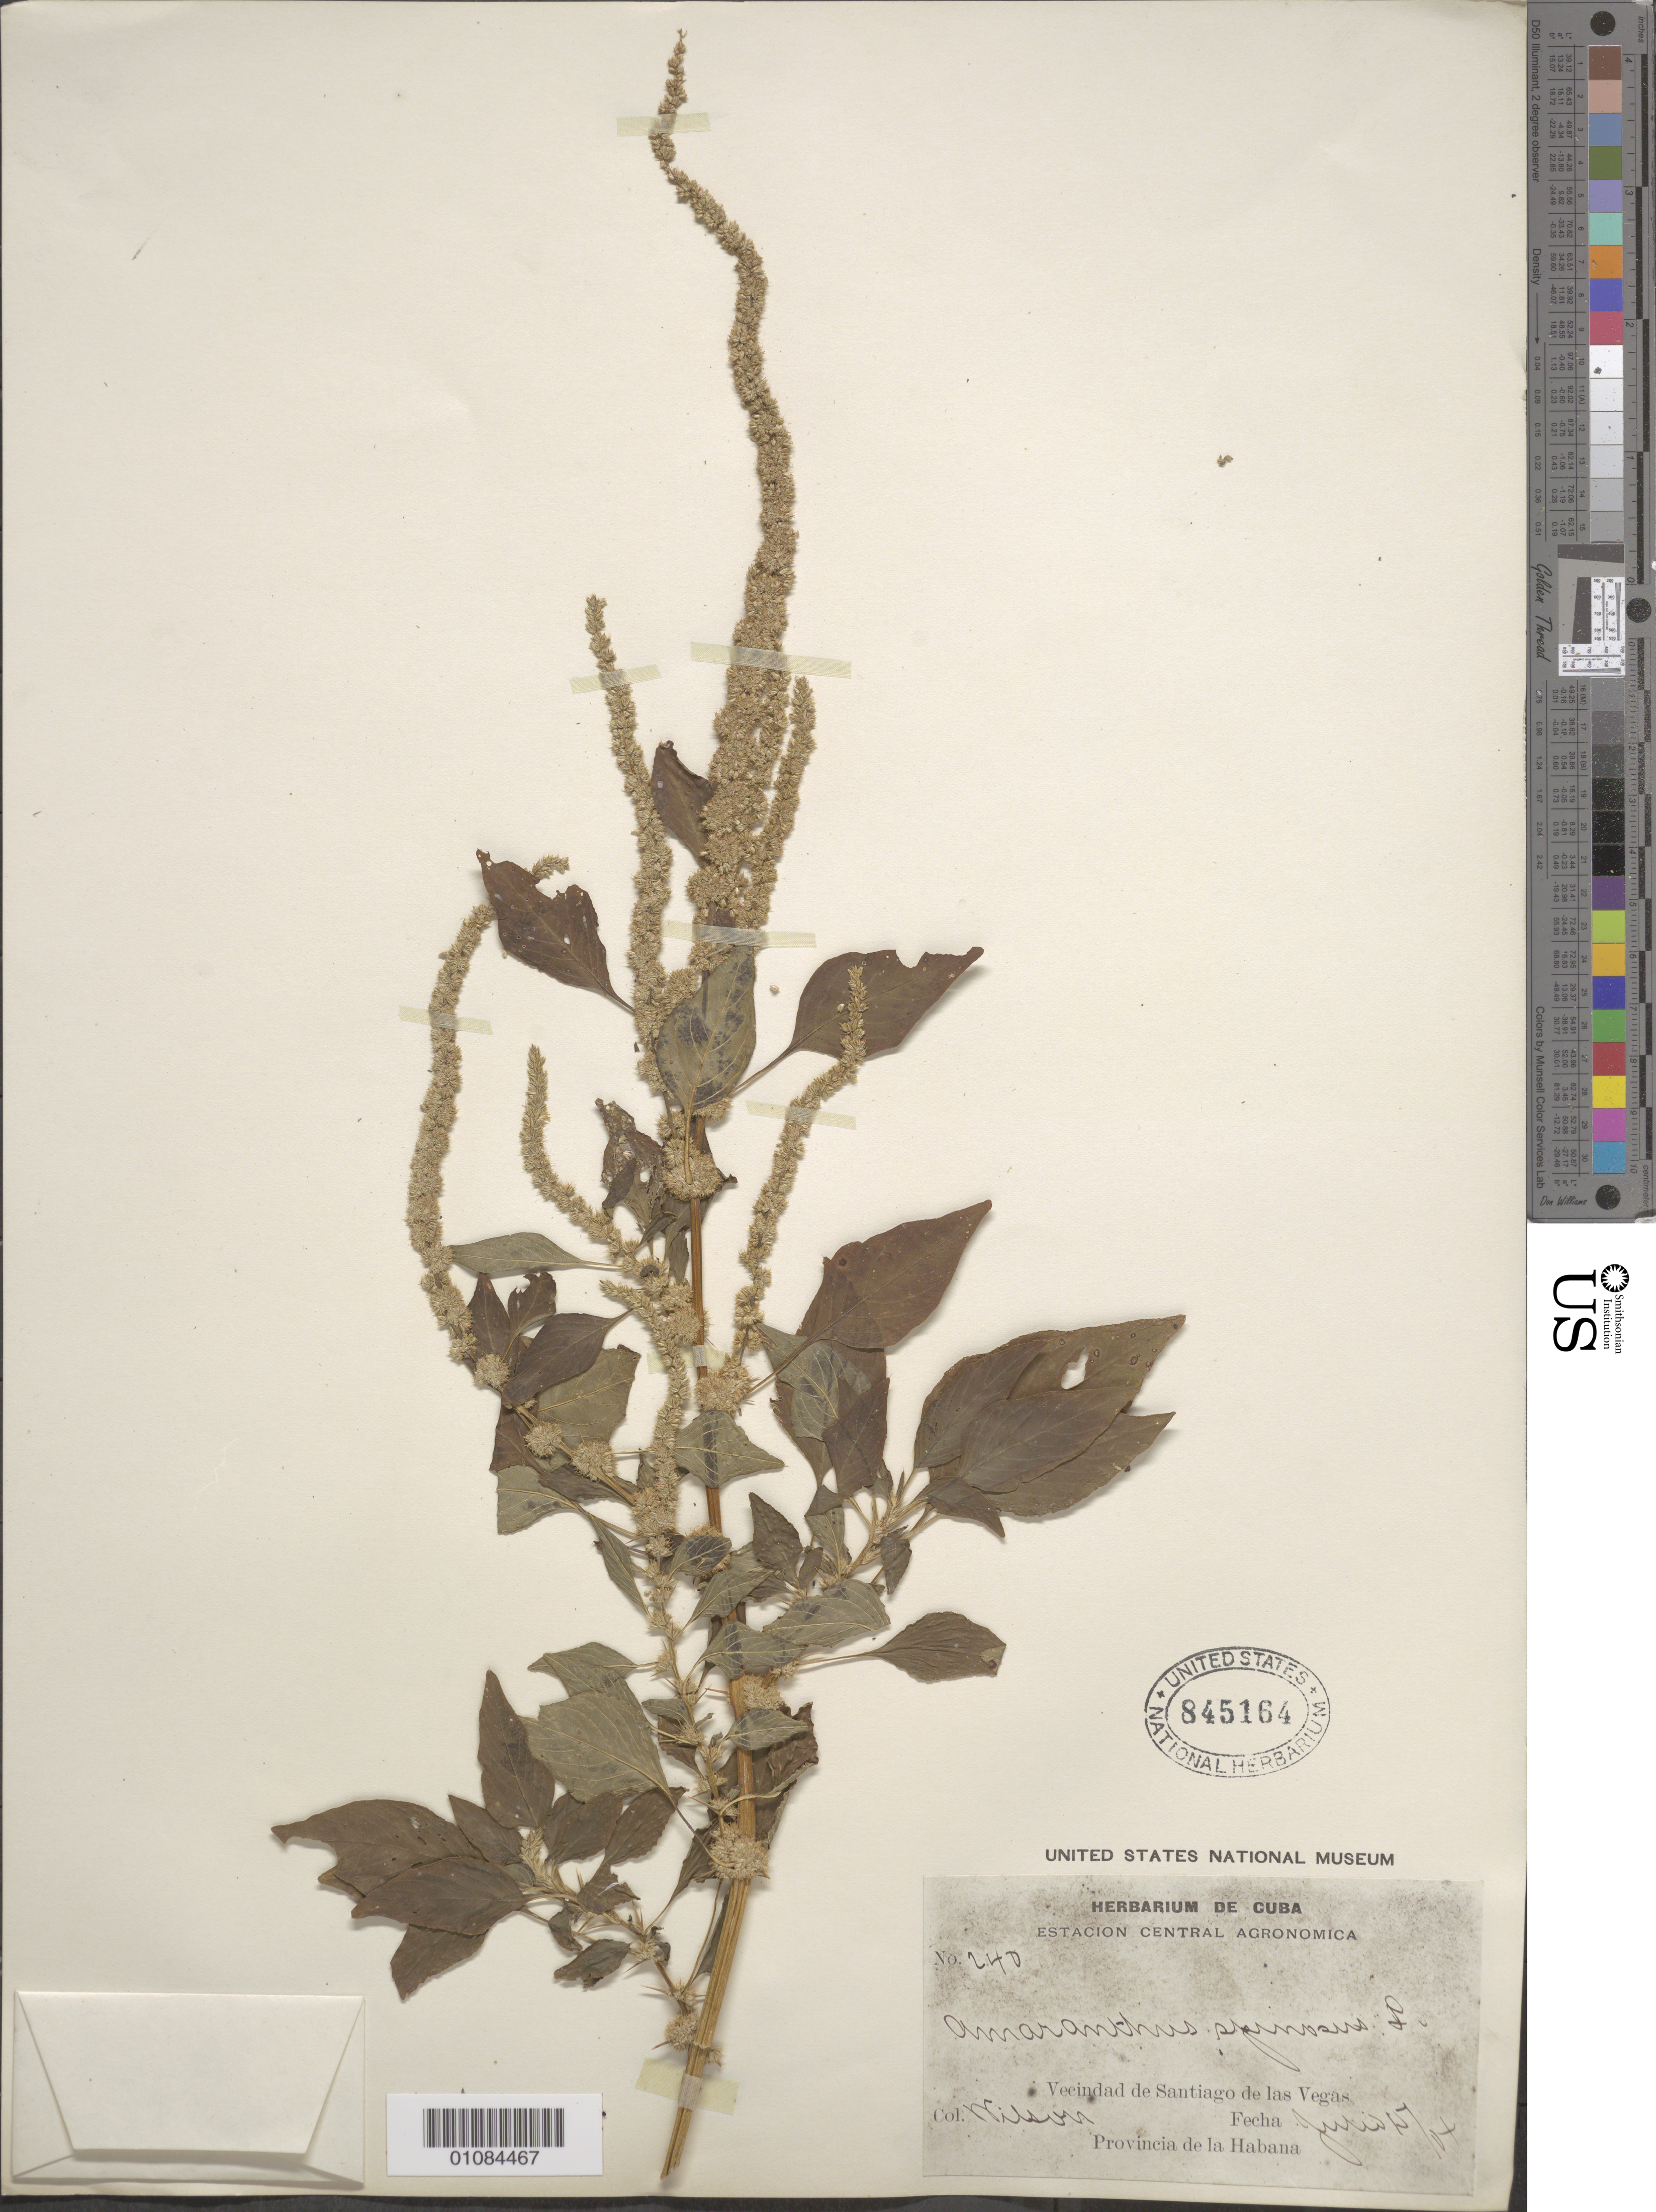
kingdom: Plantae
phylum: Tracheophyta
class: Magnoliopsida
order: Caryophyllales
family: Amaranthaceae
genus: Amaranthus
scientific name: Amaranthus spinosus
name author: L.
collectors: -- Wilson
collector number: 240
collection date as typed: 10 Jul 1904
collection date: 1904-07-10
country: Cuba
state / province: La Habana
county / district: Municipio Boyeros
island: Cuba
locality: Santiago de las Vegas (vecindad de)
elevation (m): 97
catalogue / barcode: US 845164